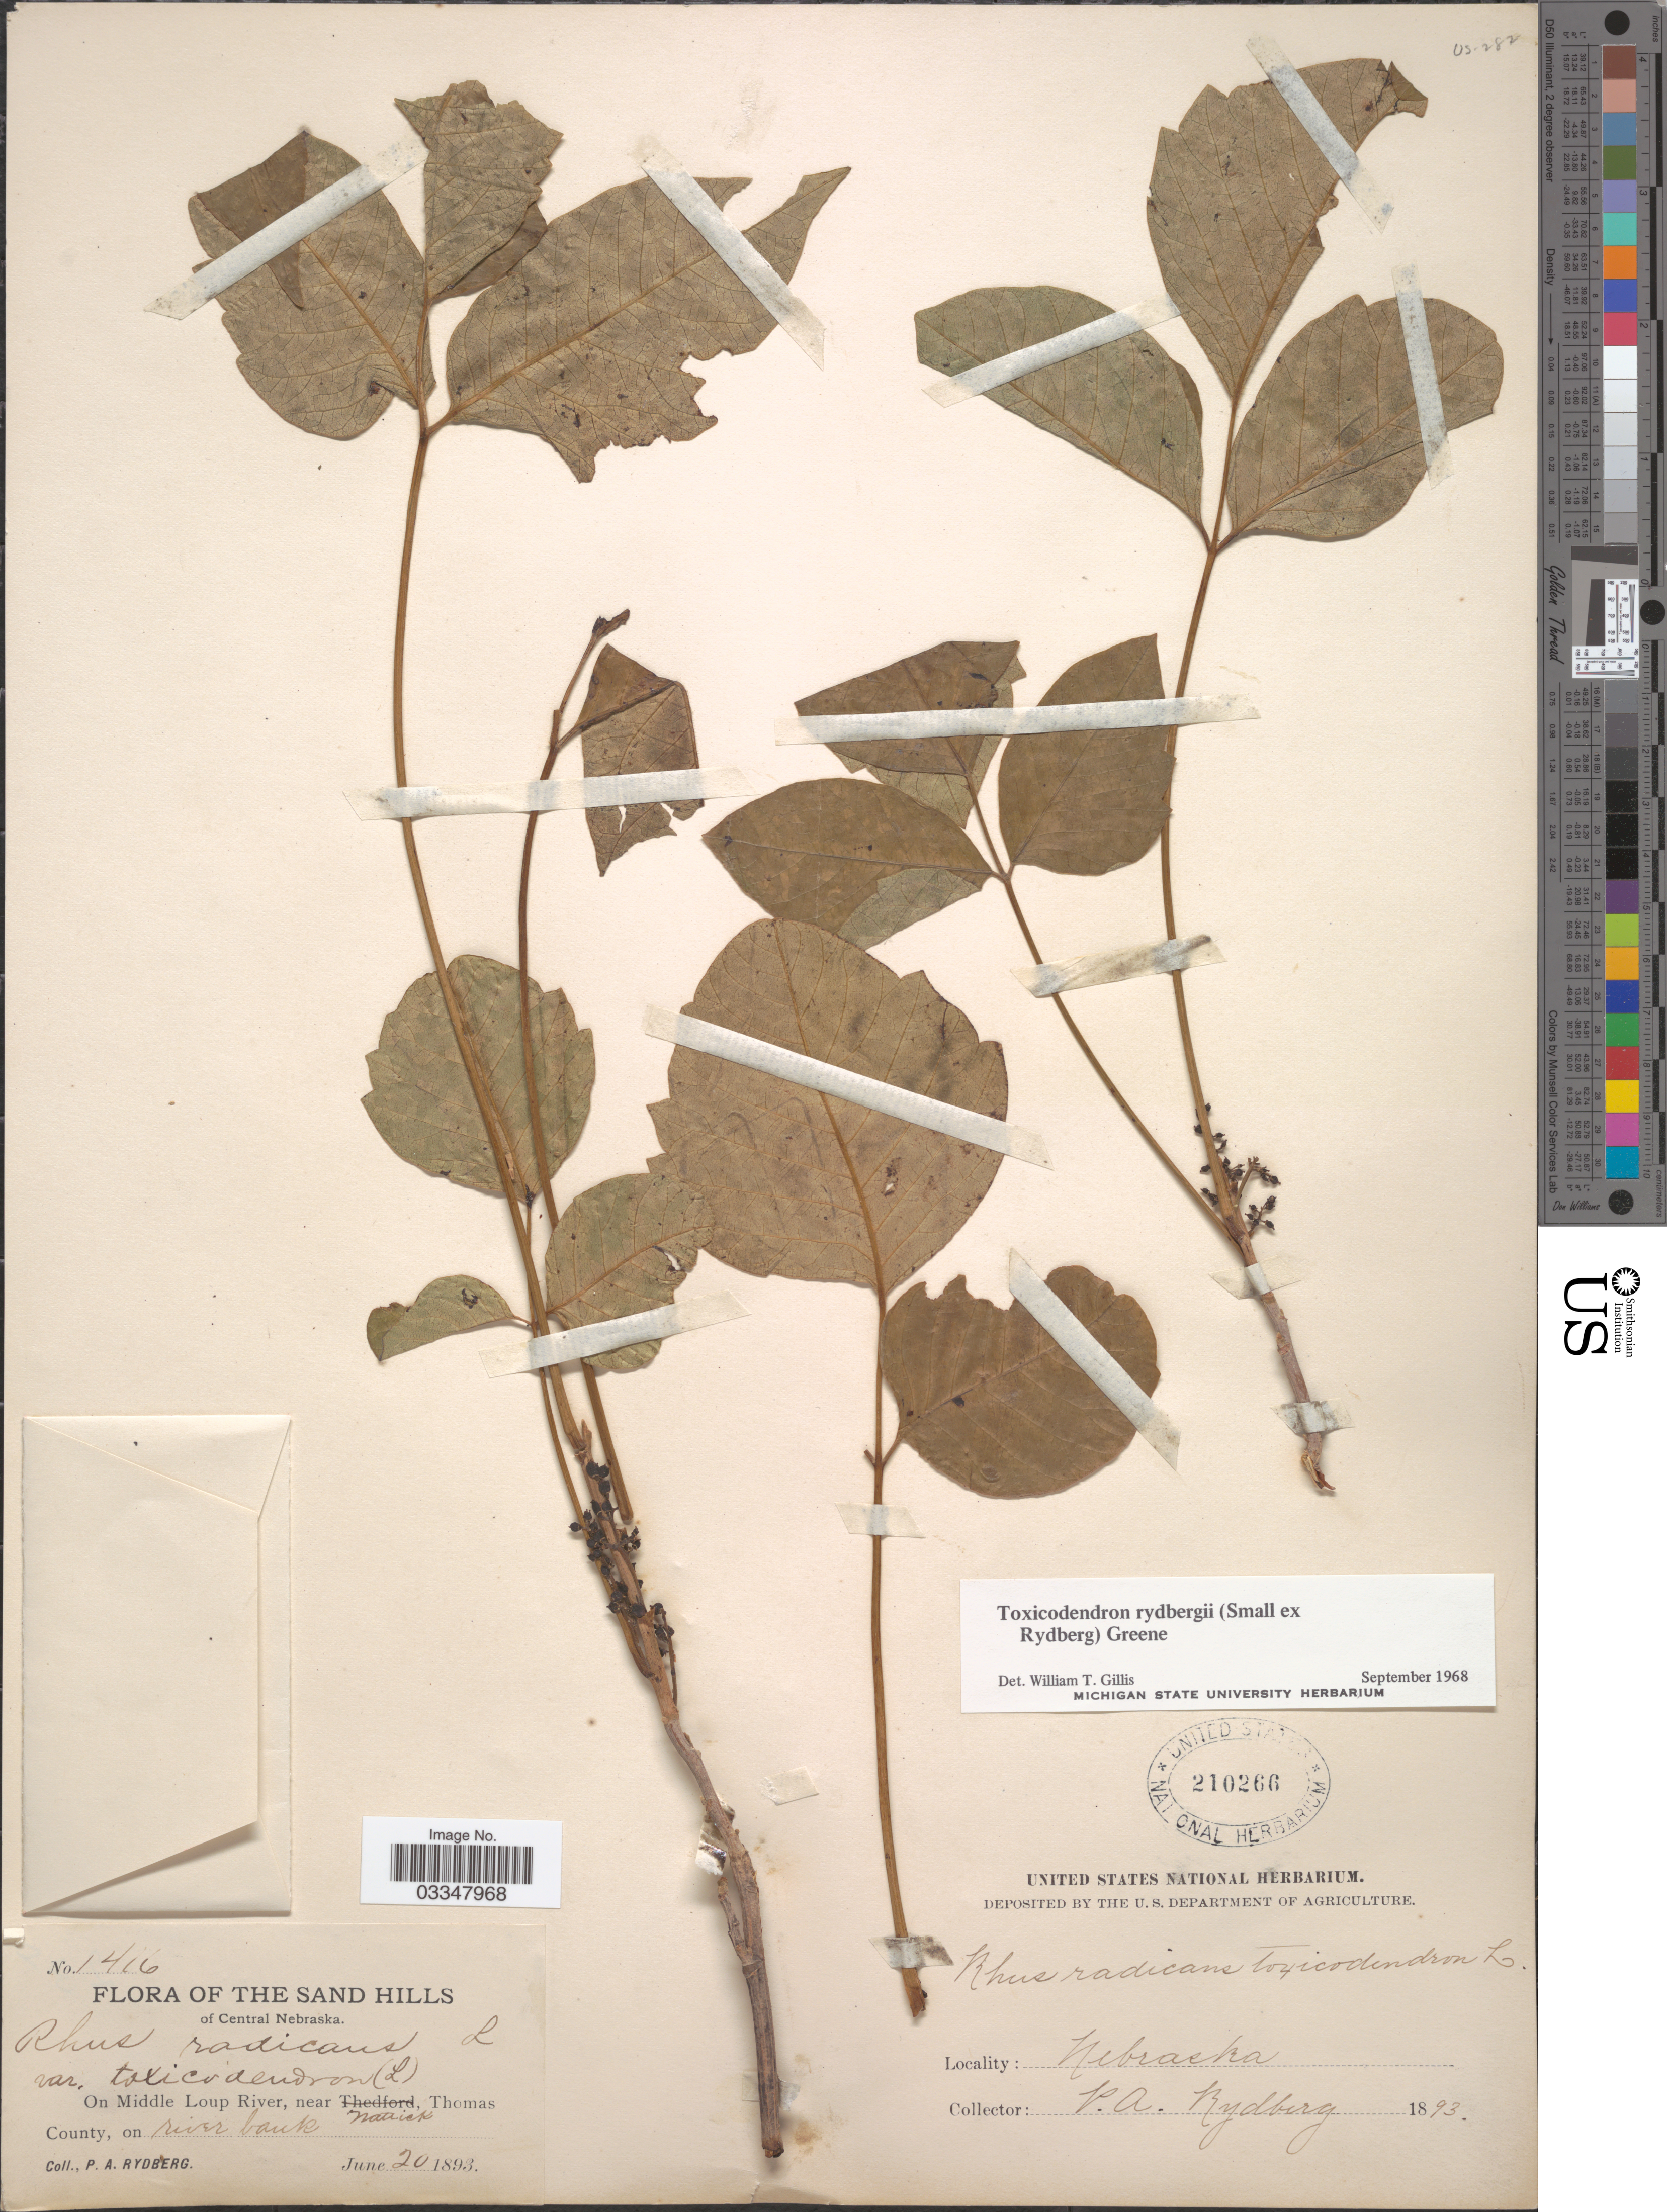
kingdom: Plantae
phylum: Tracheophyta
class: Magnoliopsida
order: Sapindales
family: Anacardiaceae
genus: Toxicodendron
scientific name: Toxicodendron radicans subsp. rydbergii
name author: (Small & Rydb.) Á. Löve & D. Löve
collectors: P. A. Rydberg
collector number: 1416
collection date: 1893-06-20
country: United States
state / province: Nebraska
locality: The Sand Hills of Central Nebreska. On Middle Loup River, near Nattick Thomas County on river bank.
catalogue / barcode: US 210266